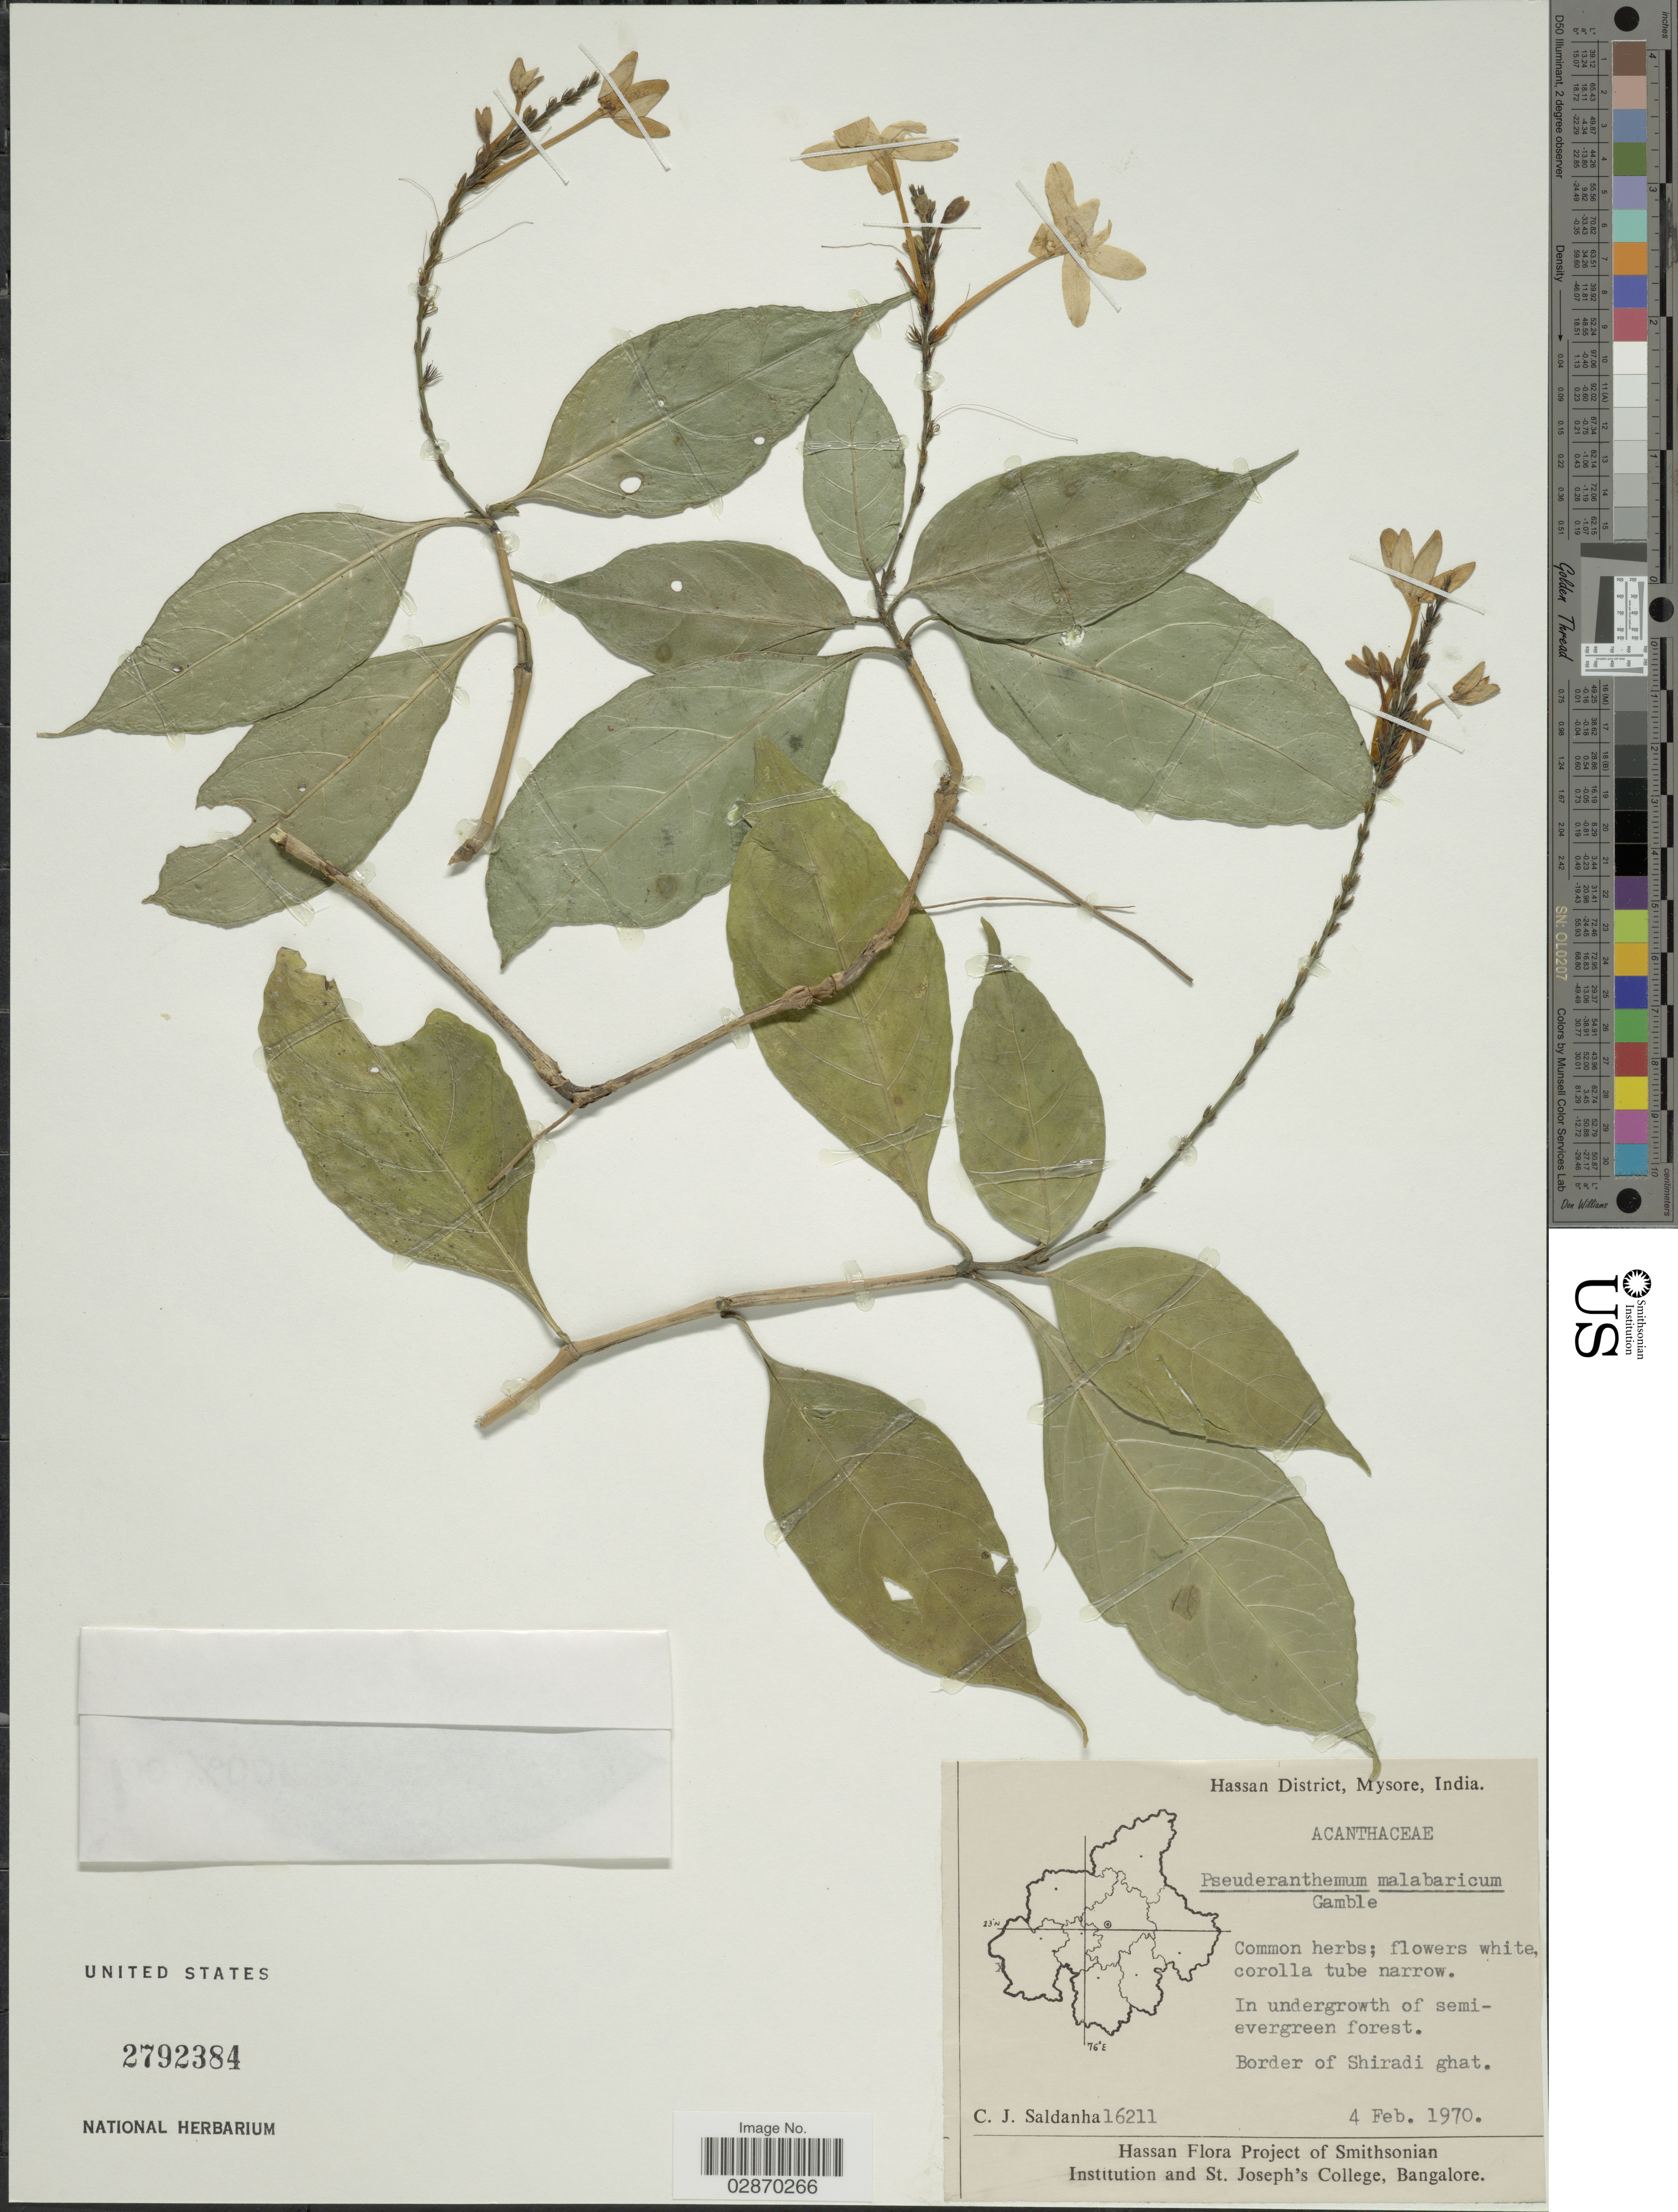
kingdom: Plantae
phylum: Tracheophyta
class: Magnoliopsida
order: Lamiales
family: Acanthaceae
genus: Pseuderanthemum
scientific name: Pseuderanthemum malabaricum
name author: Gamble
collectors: C. J. Saldanha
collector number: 16211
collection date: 1970-02-04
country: India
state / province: Karnataka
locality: Hassan District, Mysore. Border of Shiradi ghat.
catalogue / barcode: US 2792384